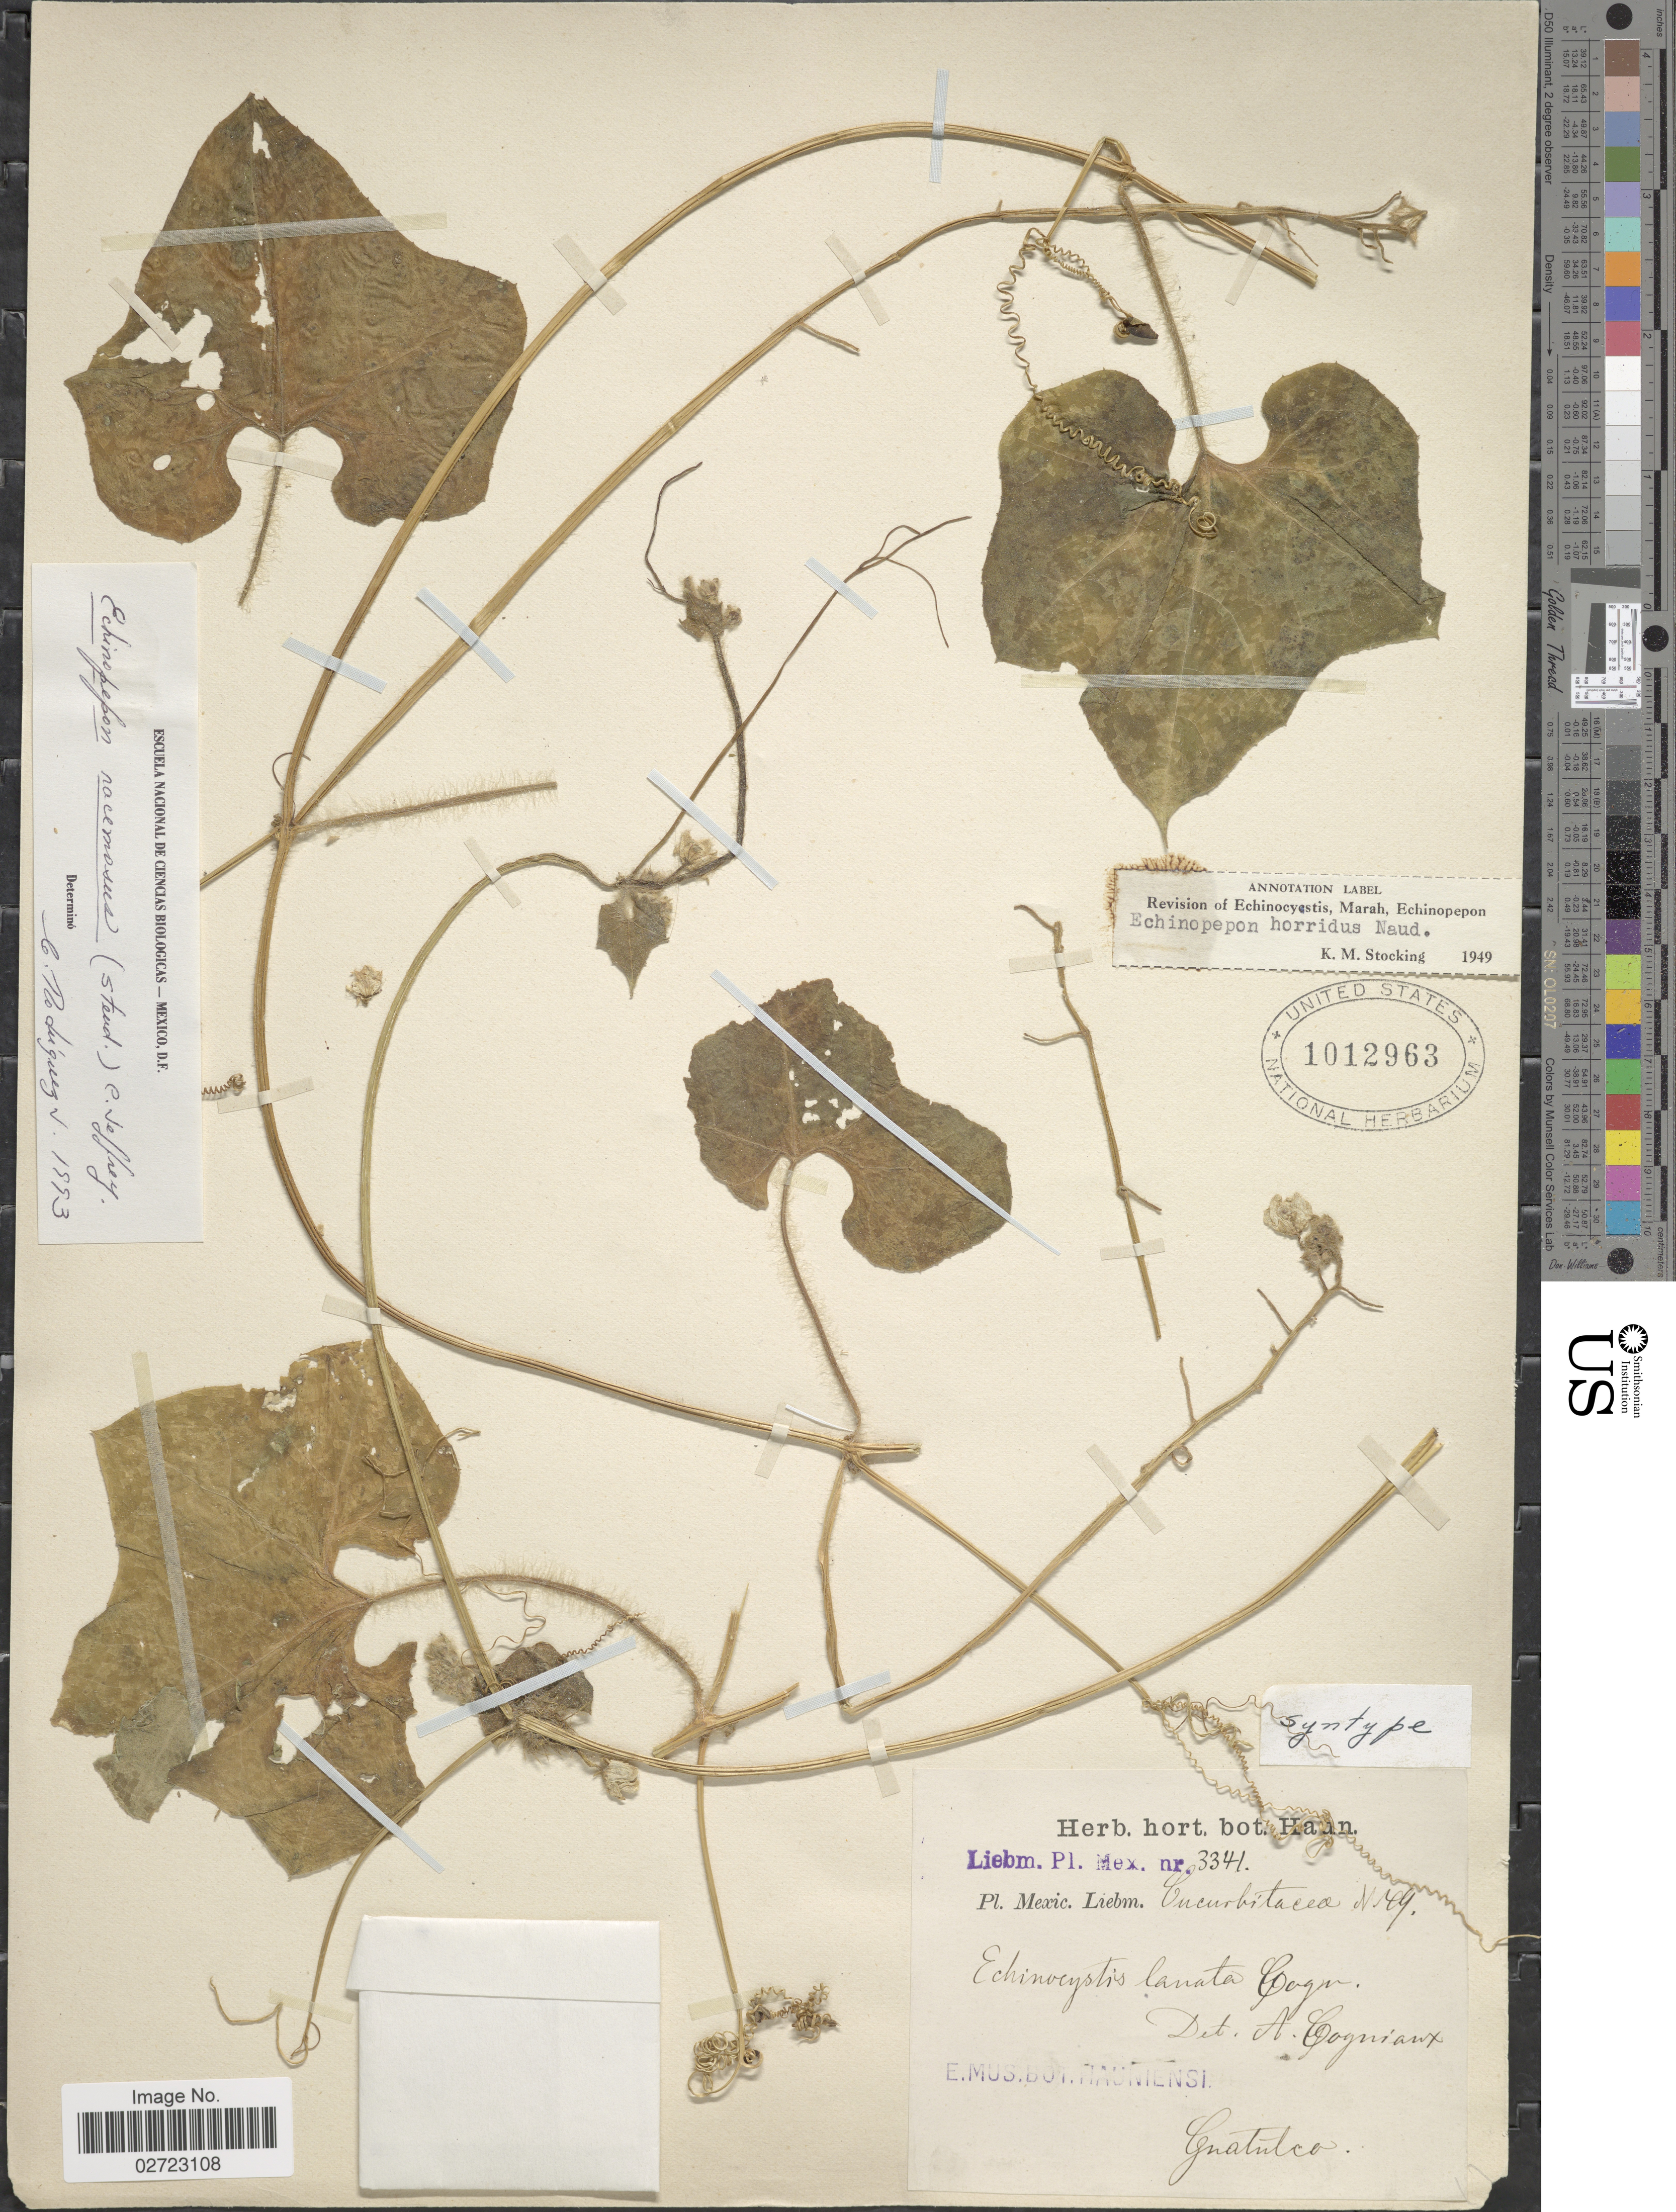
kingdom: Plantae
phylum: Tracheophyta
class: Magnoliopsida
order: Cucurbitales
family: Cucurbitaceae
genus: Echinopepon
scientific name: Echinopepon racemosus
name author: (Steud.) C. Jeffrey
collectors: Liebmann, --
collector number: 3341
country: Mexico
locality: Mexic., Guatulco.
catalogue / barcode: US 1012963